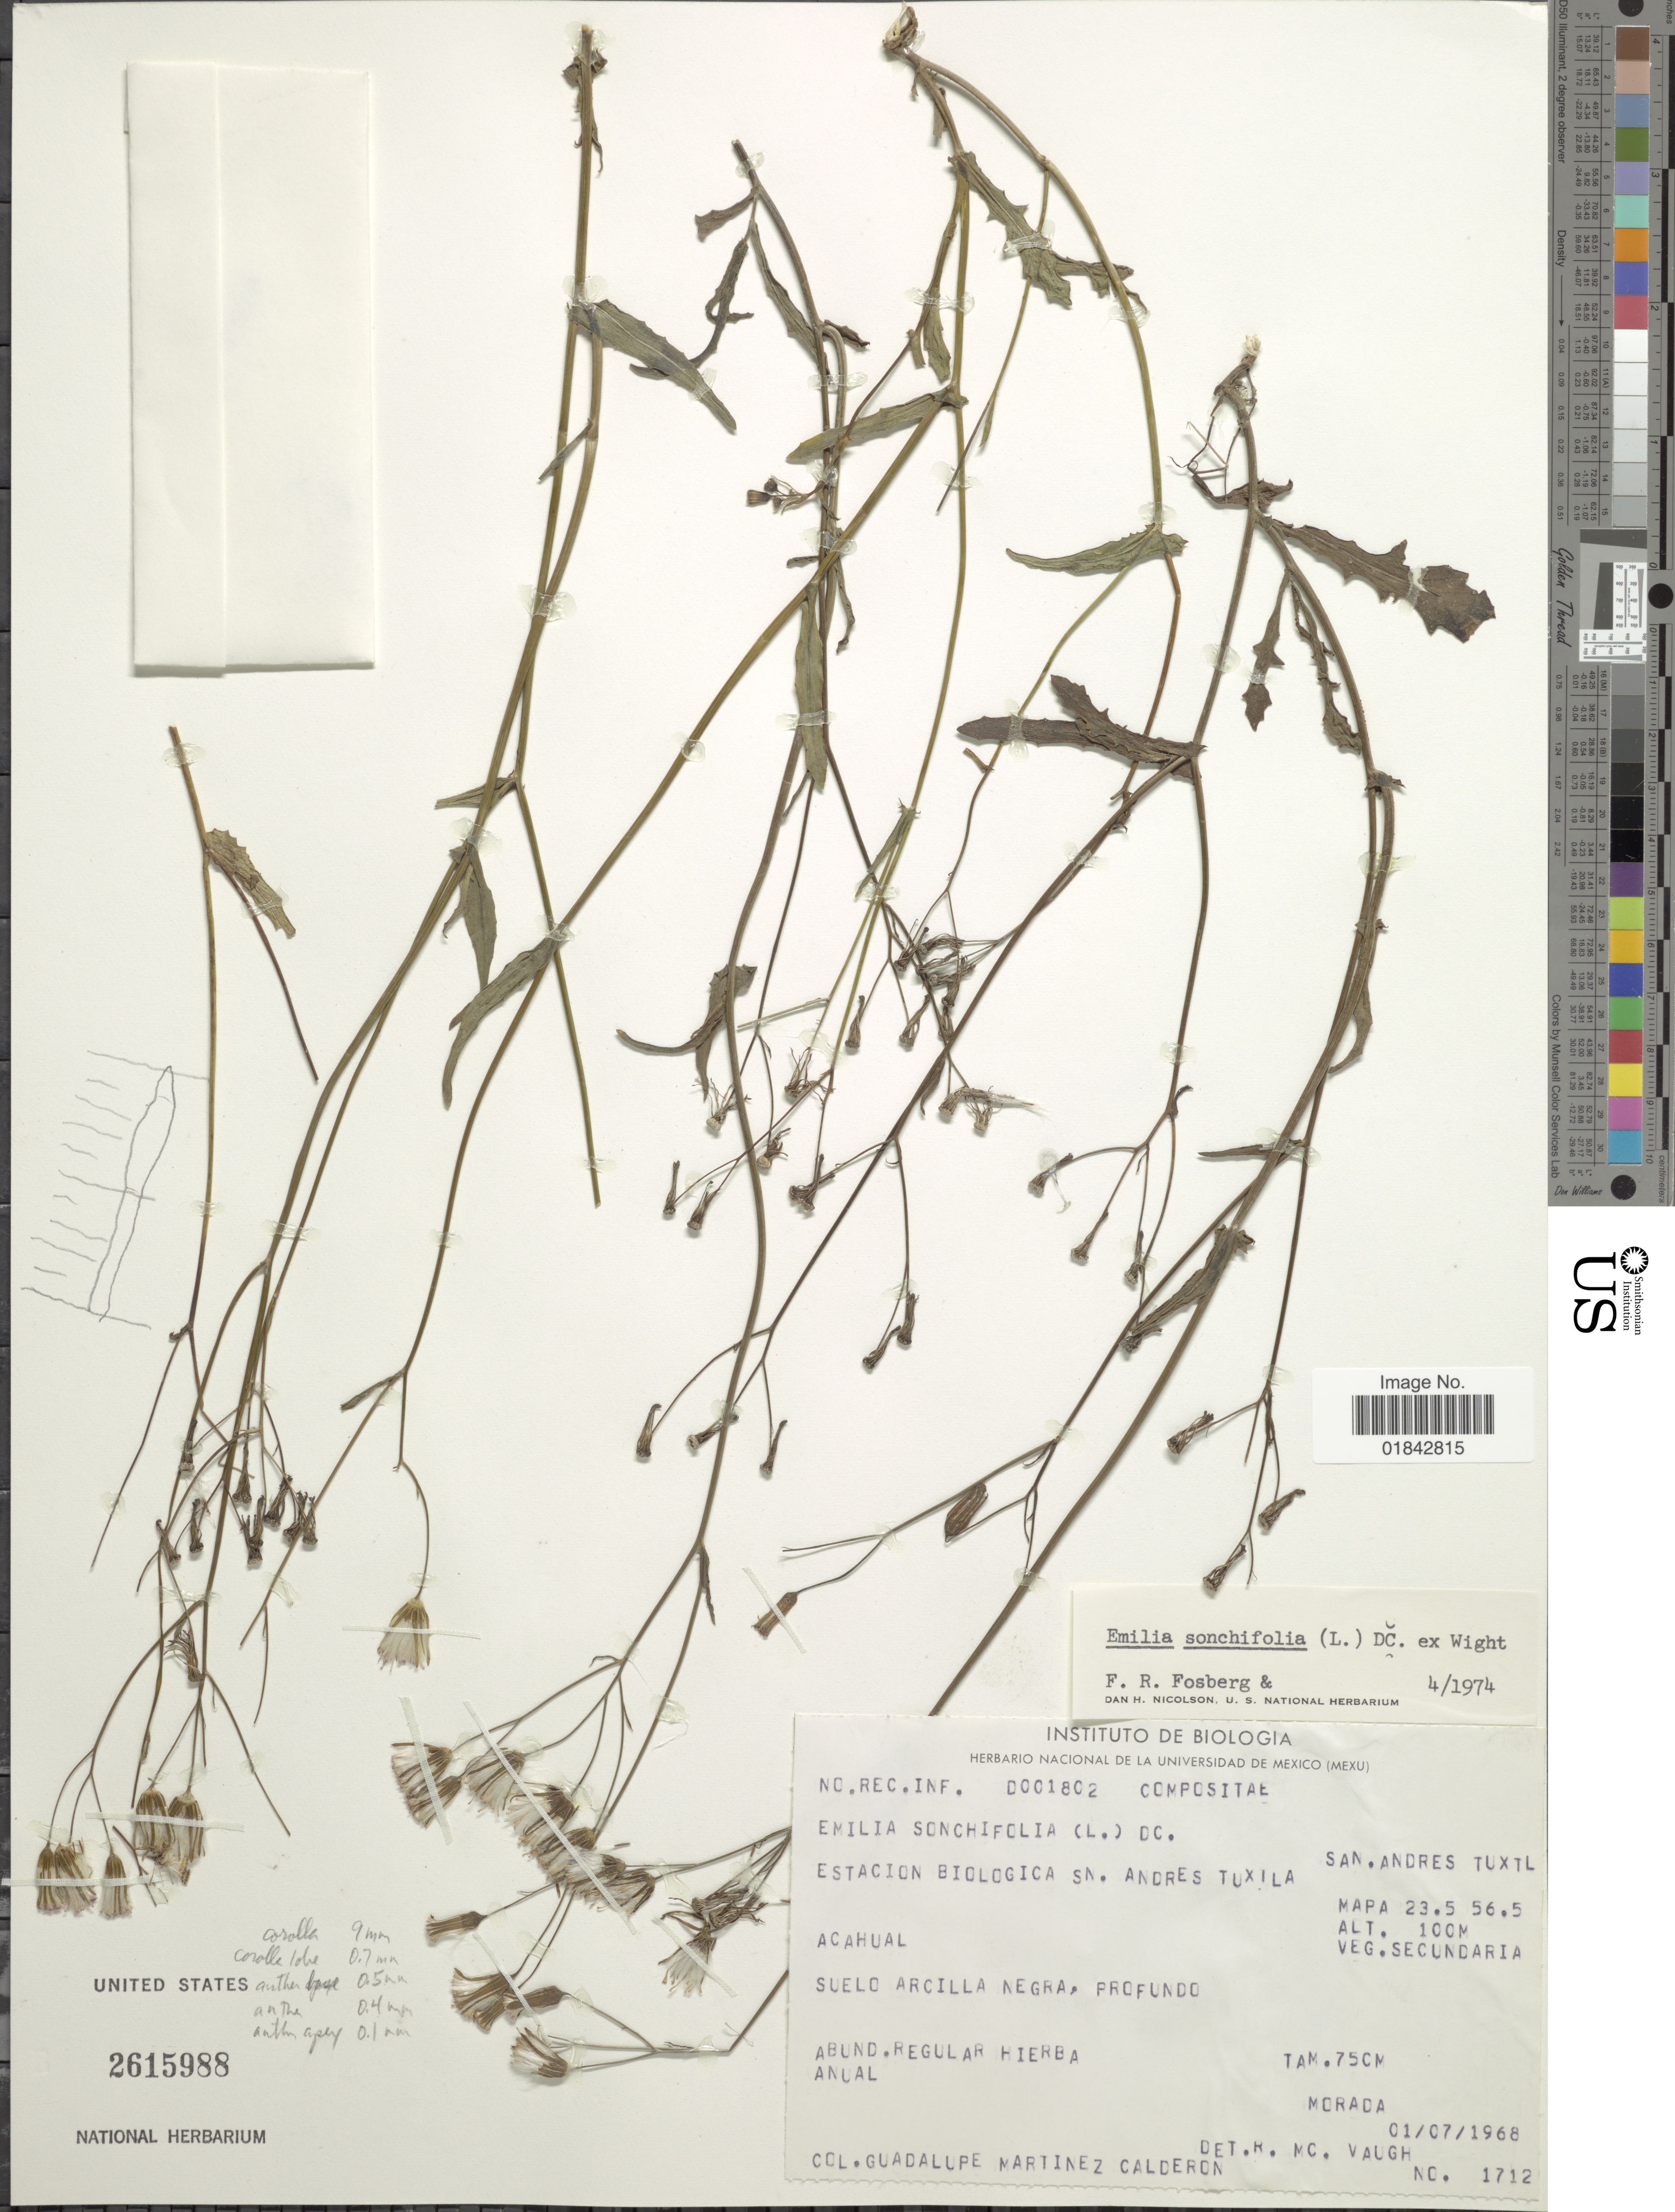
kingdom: Plantae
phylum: Tracheophyta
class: Magnoliopsida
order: Asterales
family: Asteraceae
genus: Emilia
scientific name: Emilia sonchifolia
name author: (L.) DC.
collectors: G. Martínez Calderón & G. Martinez-C.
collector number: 1712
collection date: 1968-07-01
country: Colombia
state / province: San Andres y Providencia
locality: Estacion Biologica Negra, Profundo, Suello Arcilla Negra, mapa 23.5 56.5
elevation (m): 100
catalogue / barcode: US 2615988